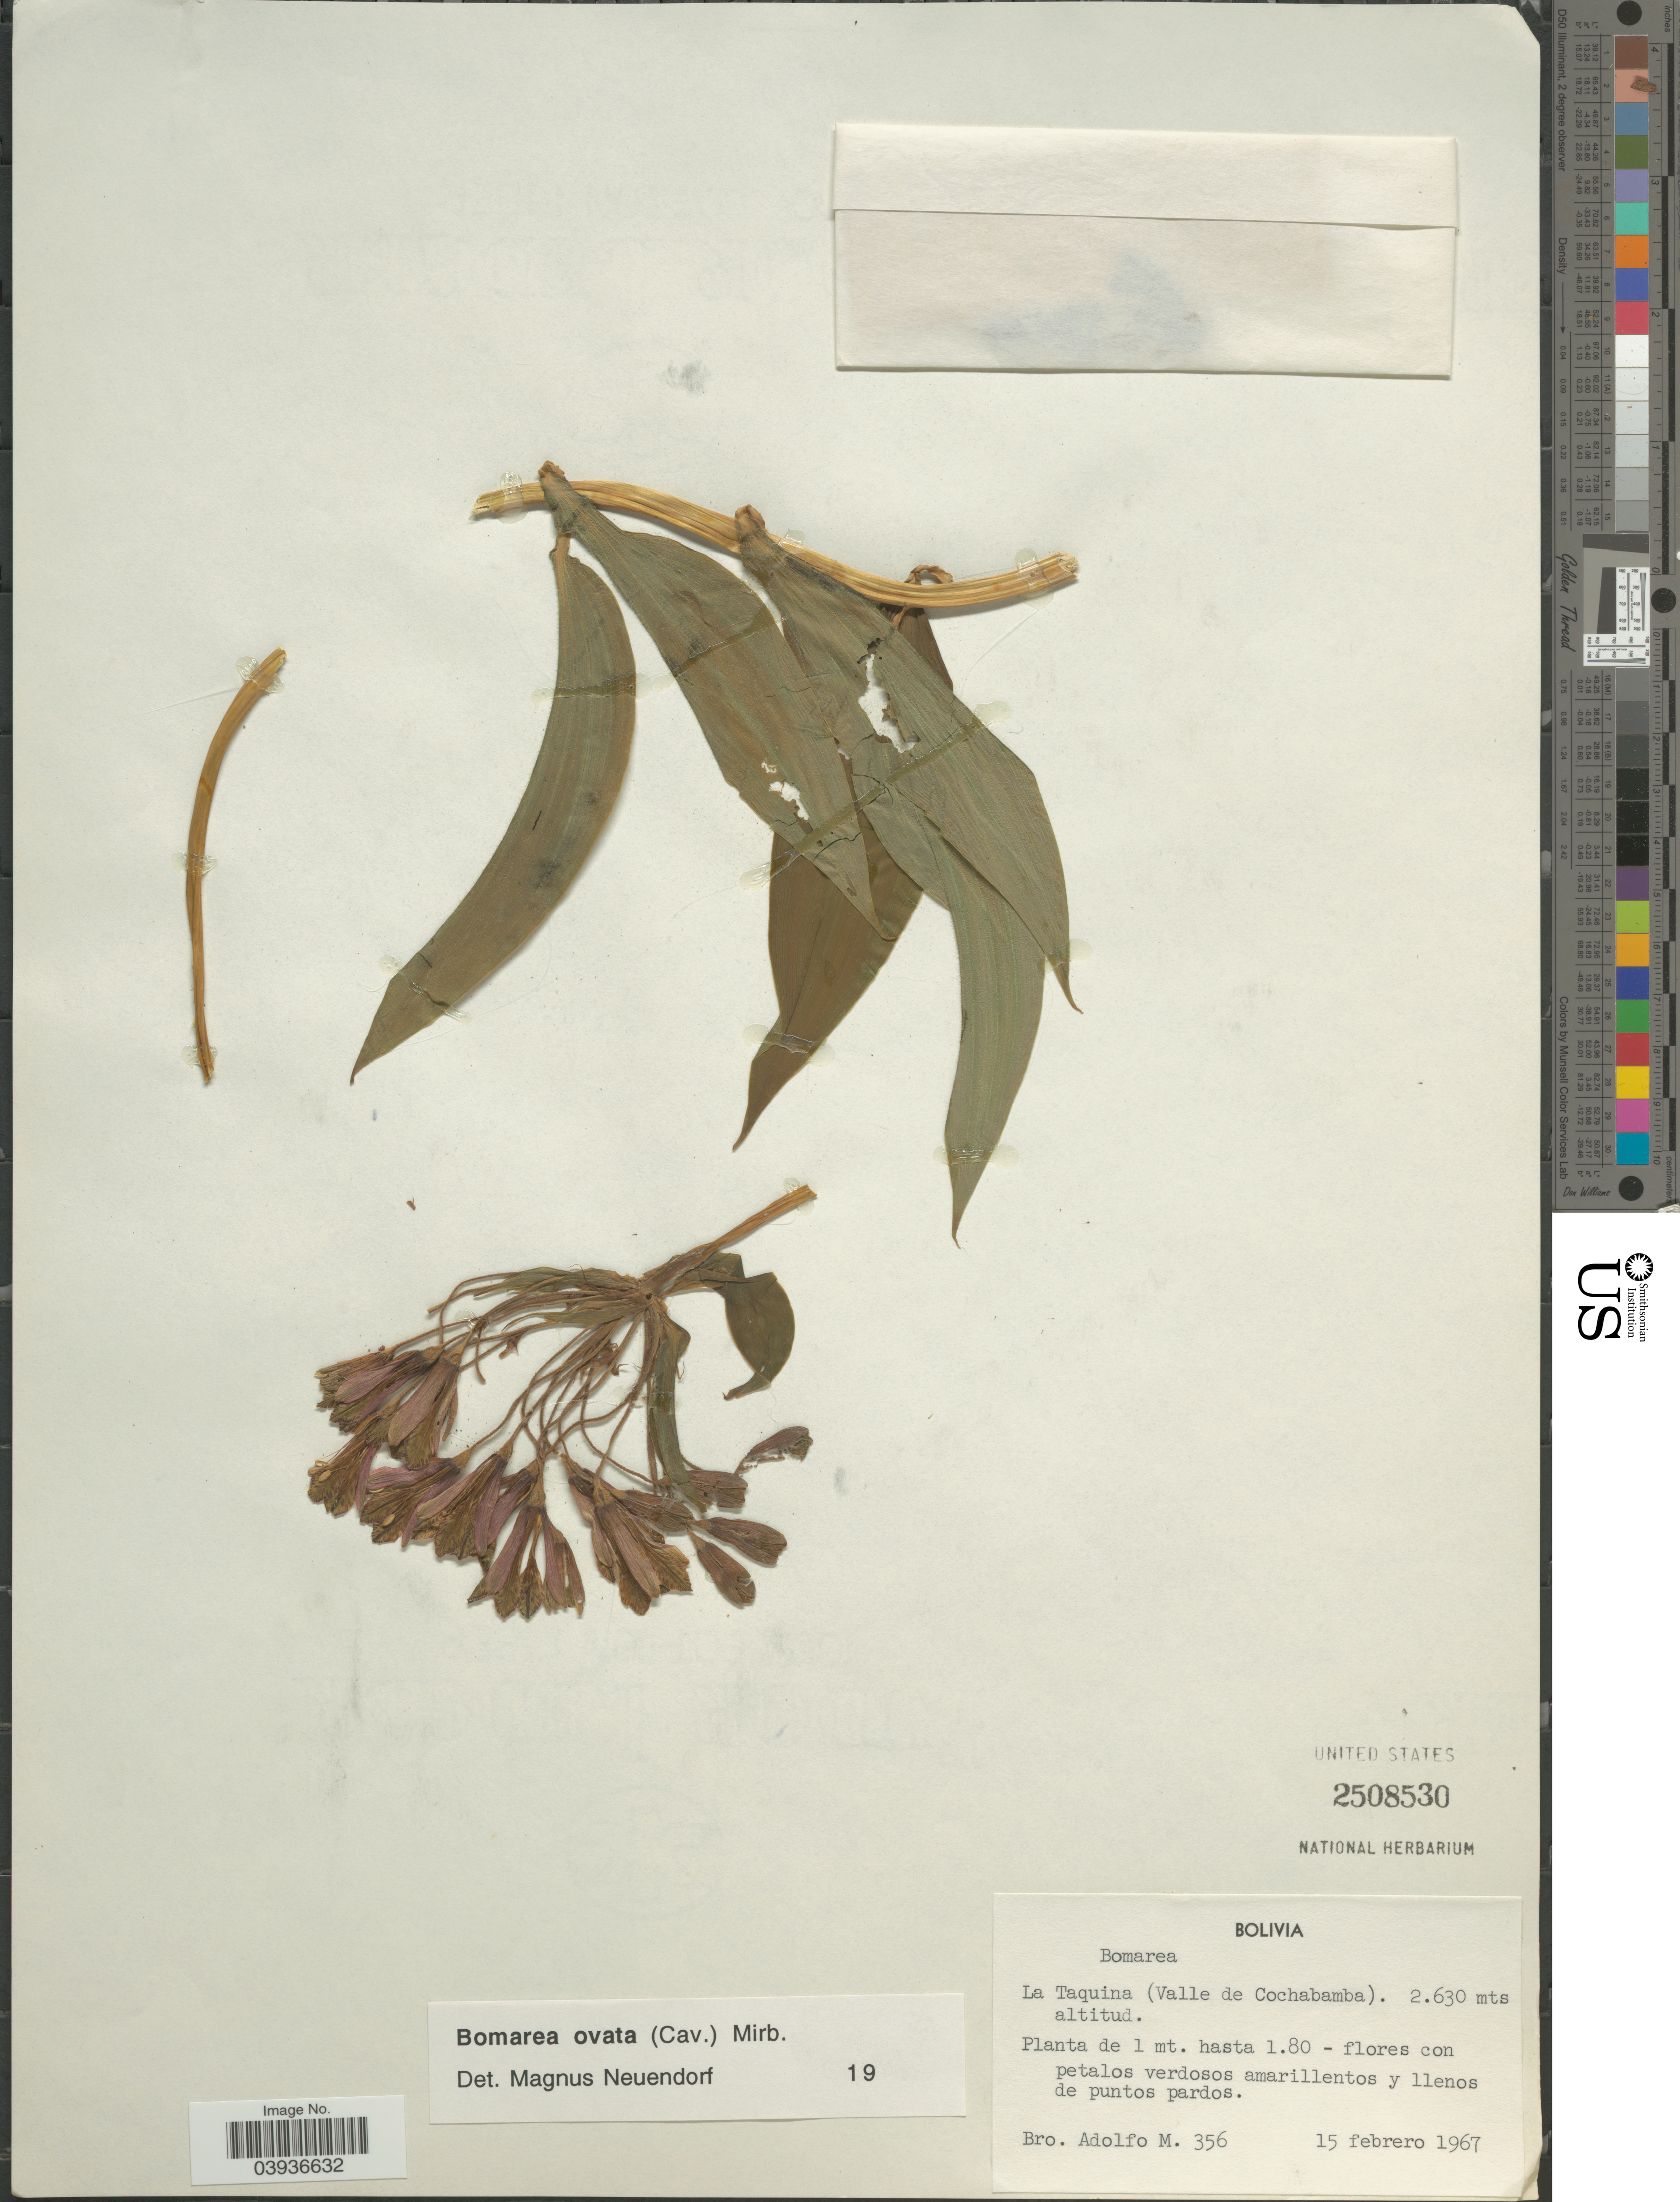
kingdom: Plantae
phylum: Tracheophyta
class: Liliopsida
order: Liliales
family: Alstroemeriaceae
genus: Bomarea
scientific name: Bomarea ovata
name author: (Cav.) Mirb.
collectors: Bro. Adolfo M.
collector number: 356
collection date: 1967-02-15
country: Bolivia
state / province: Cochabamba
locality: La Taquina (Valle de Cochabamba).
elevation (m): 2630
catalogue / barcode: US 2508530